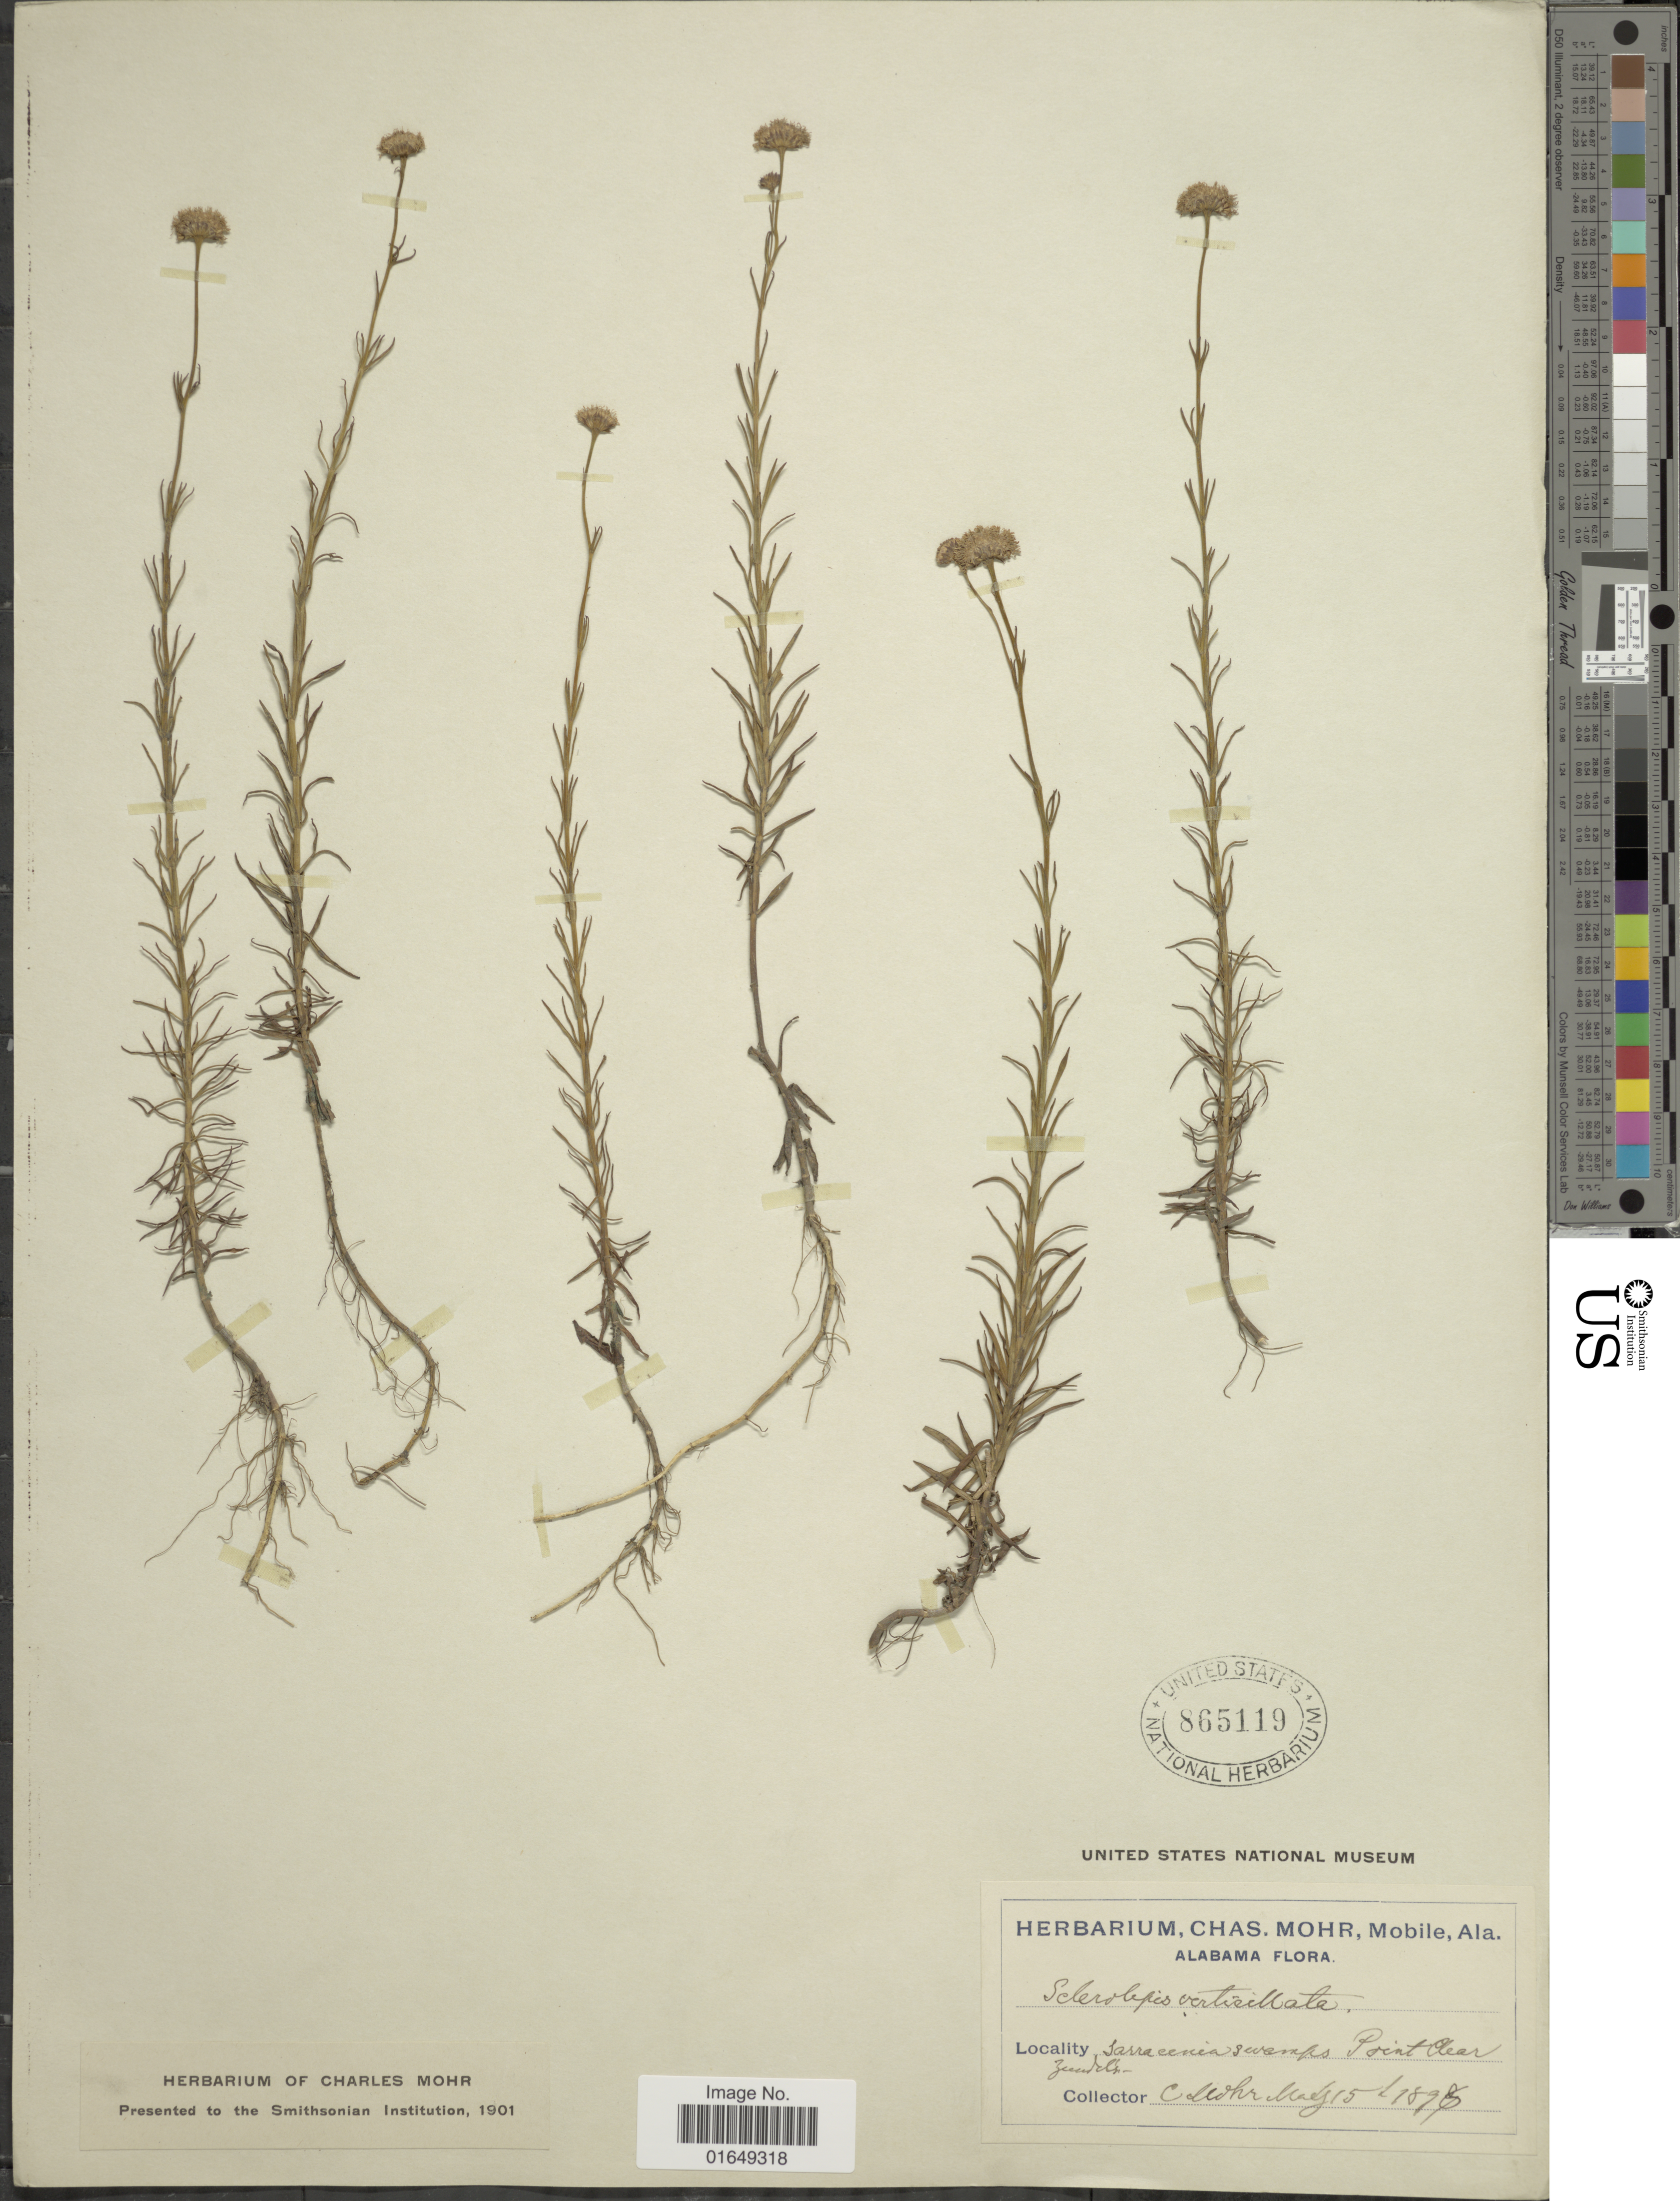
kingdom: Plantae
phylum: Tracheophyta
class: Magnoliopsida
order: Asterales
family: Asteraceae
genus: Sclerolepis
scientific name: Sclerolepis uniflora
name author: (Walter) Britton et al.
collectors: Mohr, C. T. (herbarium)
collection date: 1898-05-15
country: United States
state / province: Alabama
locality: Sarra encia swamps, Point near Zundelsi.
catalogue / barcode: US 865119